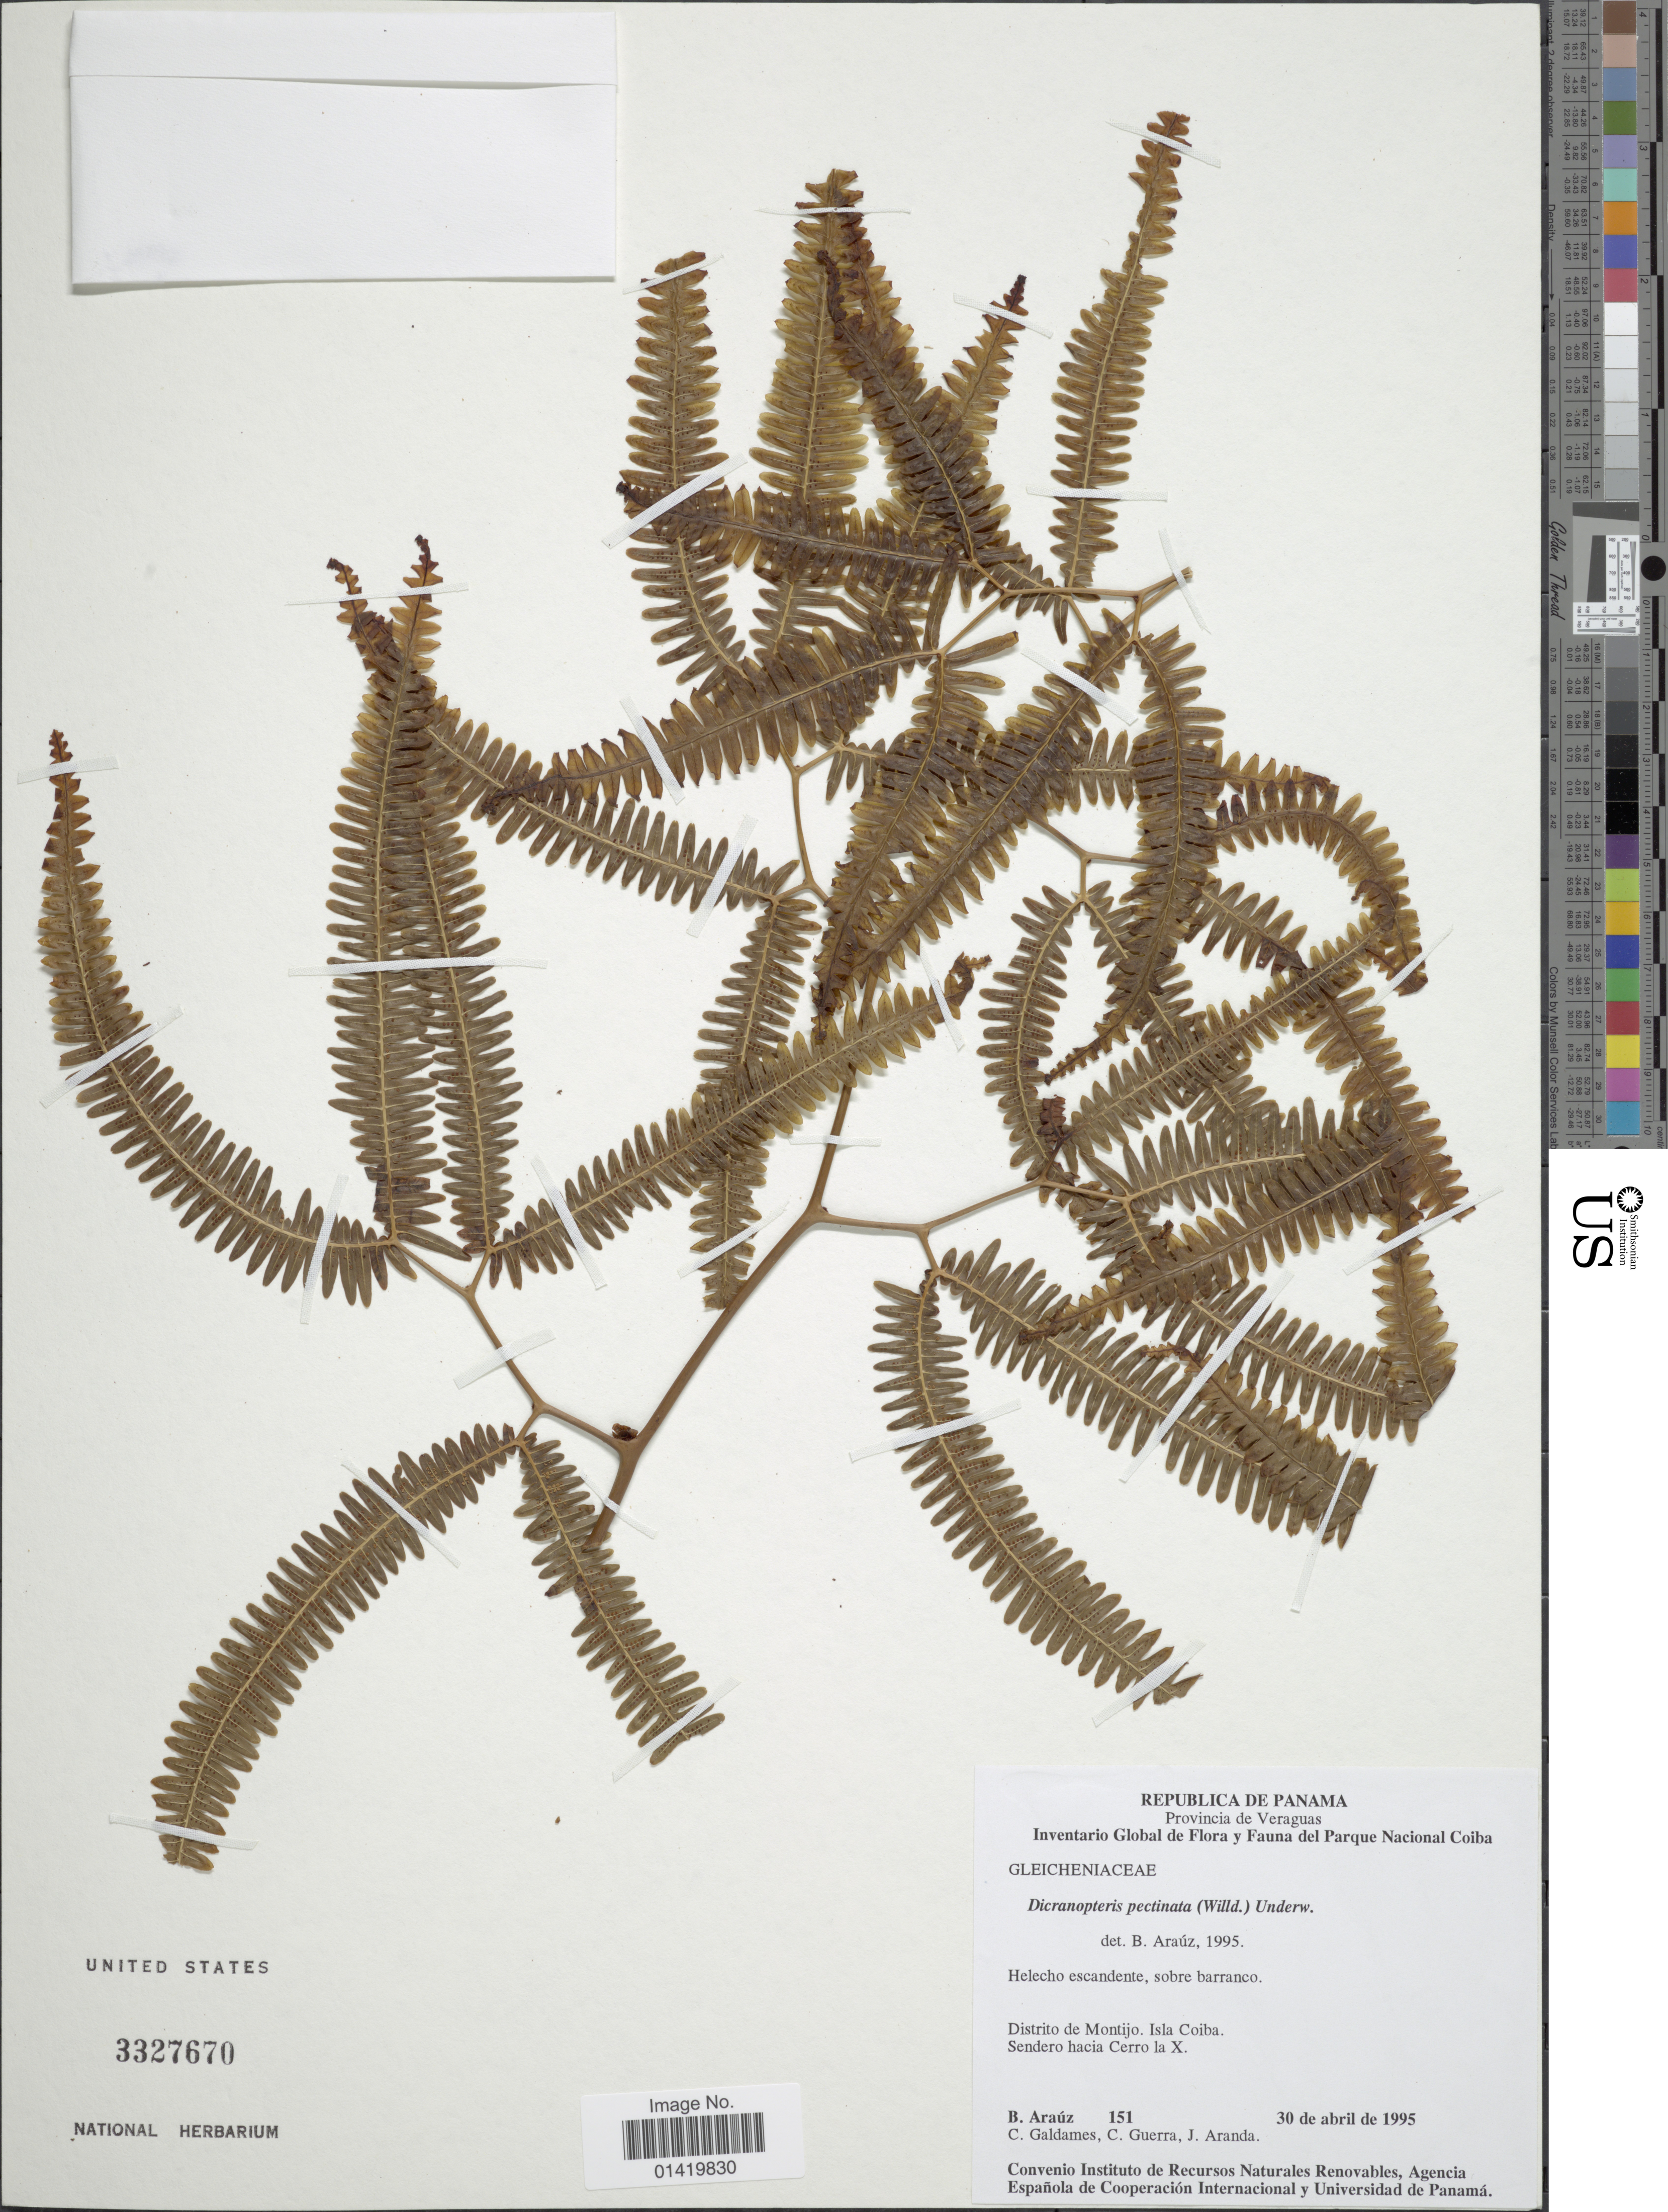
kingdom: Plantae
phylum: Tracheophyta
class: Polypodiopsida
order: Gleicheniales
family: Gleicheniaceae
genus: Gleichenella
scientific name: Gleichenella pectinata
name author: (Willd.) Ching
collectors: B. Araúz, C. Galdames, C. Guerra & J. Aranda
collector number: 151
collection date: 1995-04-30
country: Panama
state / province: Veraguas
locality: Distrito de Montijo. Isla Coiba, Sendero hacia la [Foreign script]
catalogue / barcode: US 3327670